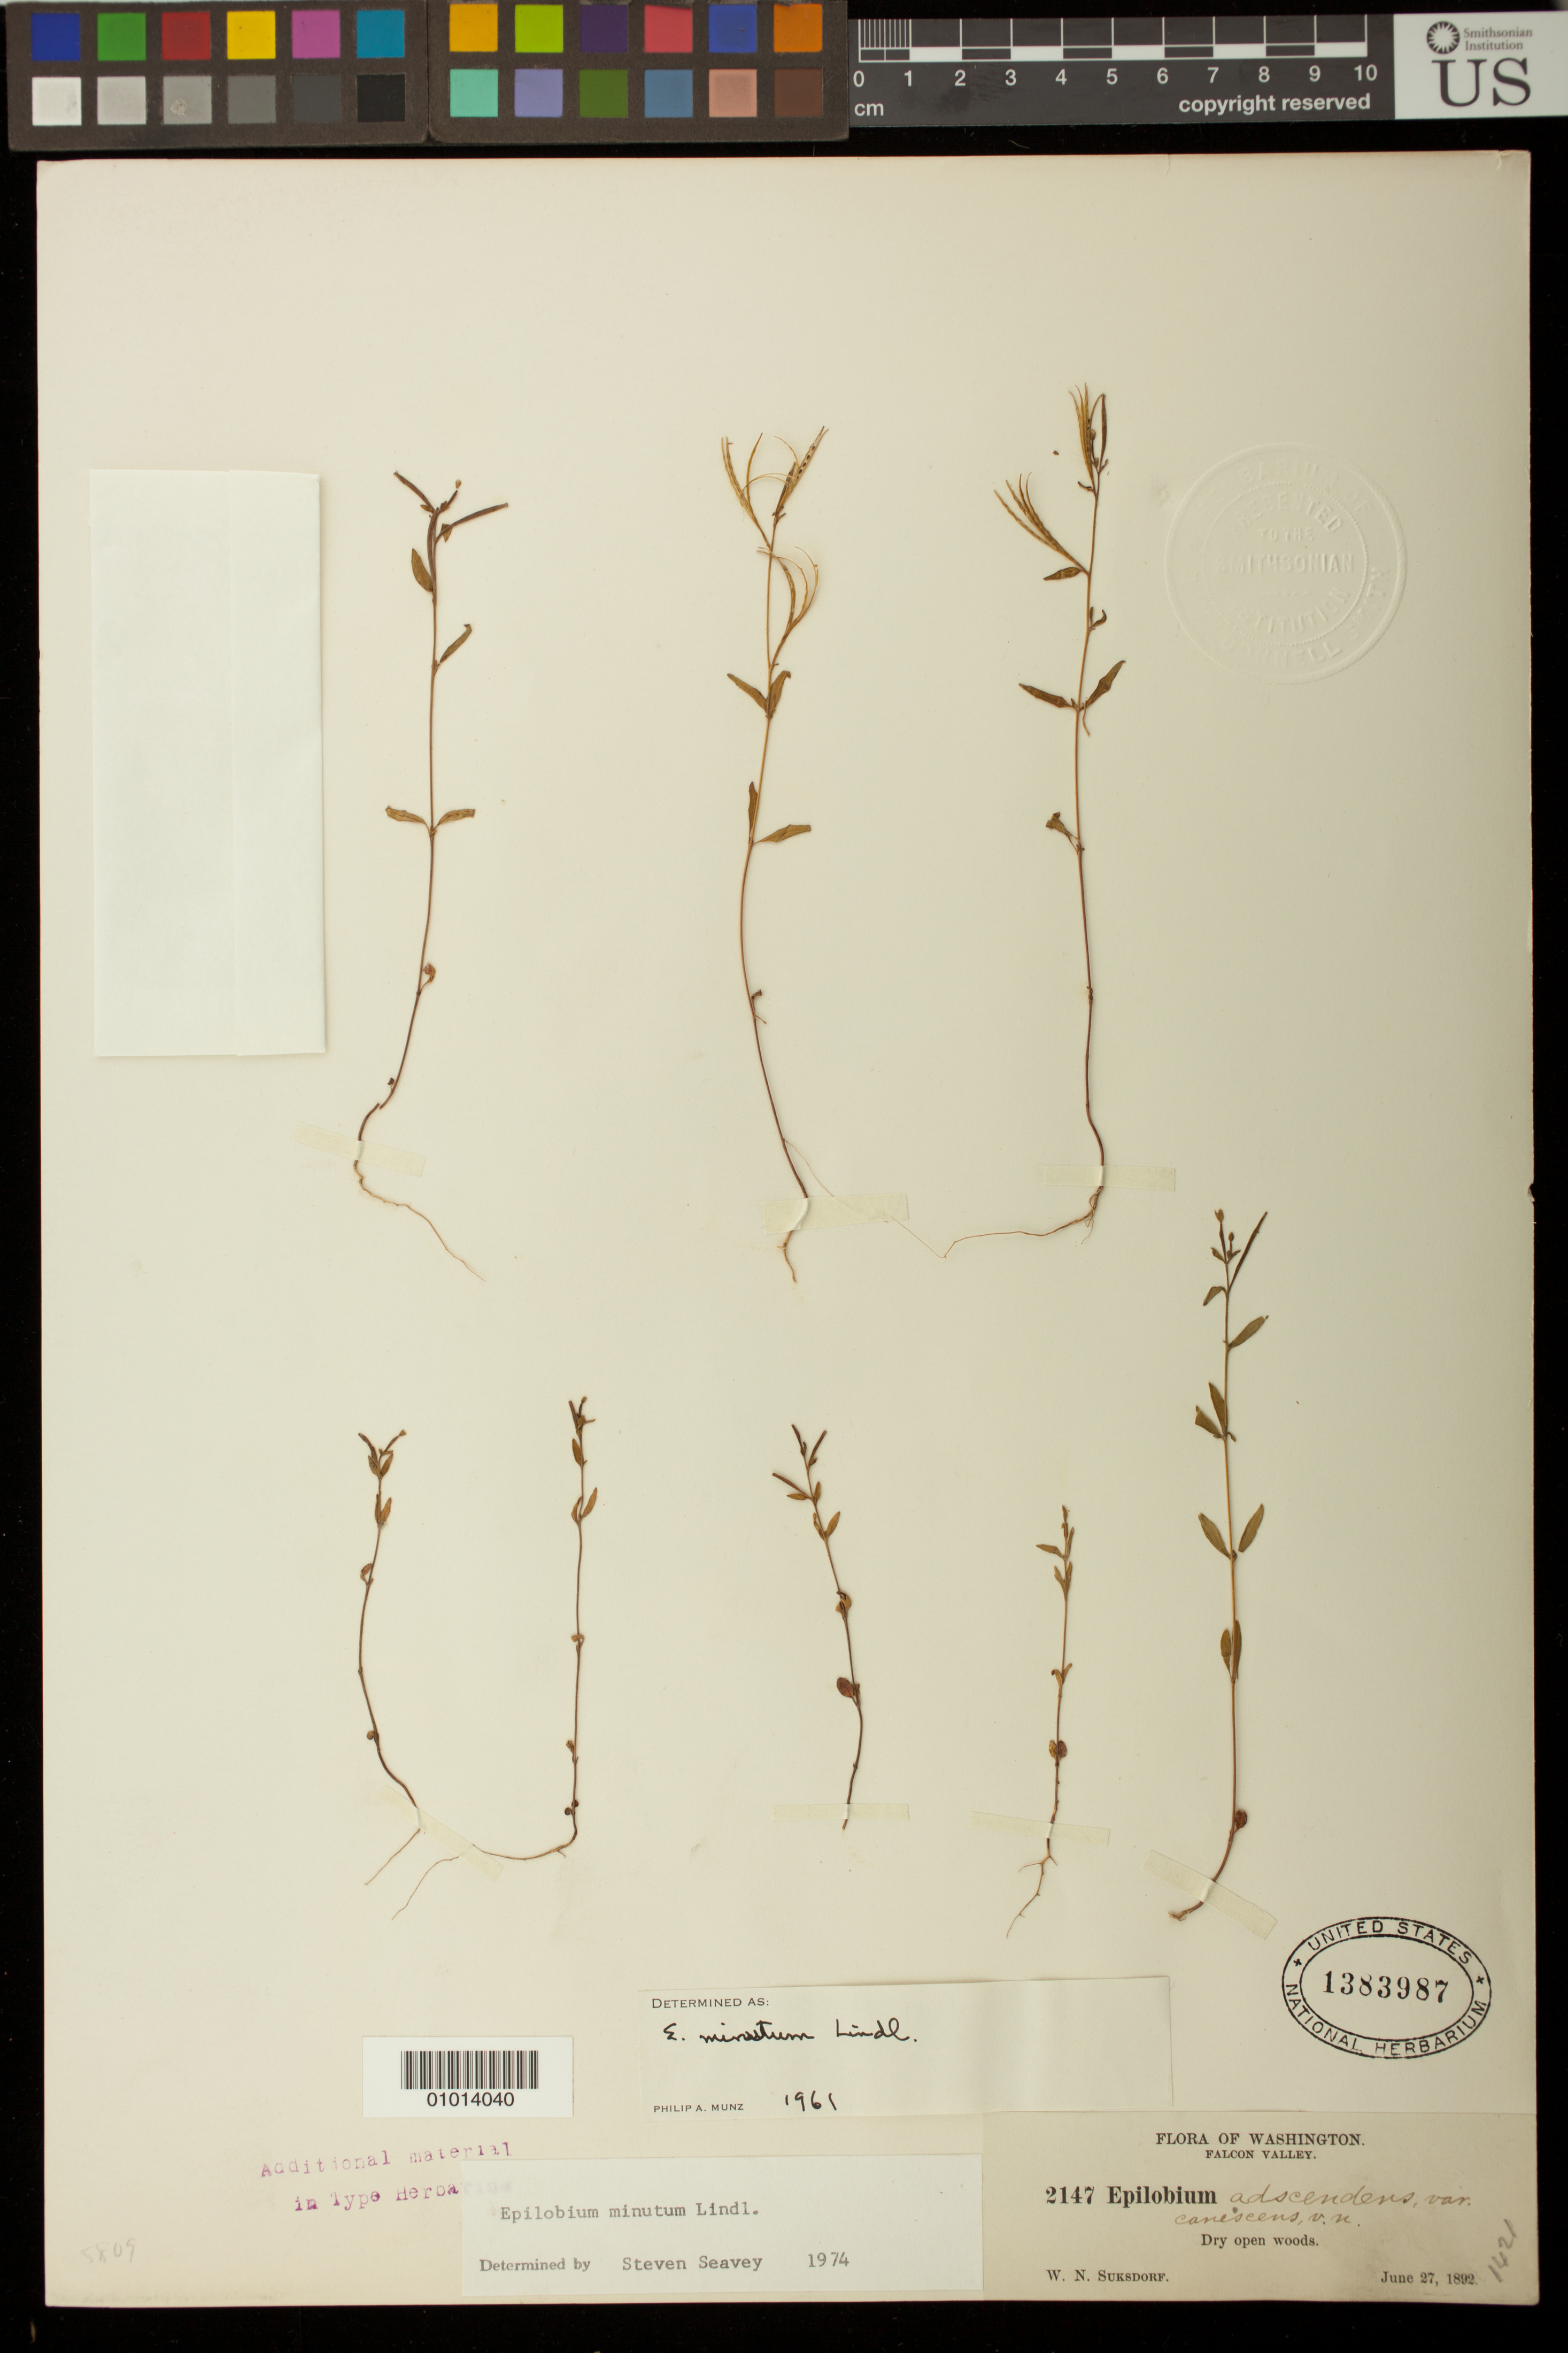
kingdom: Plantae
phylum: Tracheophyta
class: Magnoliopsida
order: Myrtales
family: Onagraceae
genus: Epilobium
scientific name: Epilobium minutum var. canescens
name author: Suksd.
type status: Isotype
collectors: W. N. Suksdorf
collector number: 2147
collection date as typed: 27 Jun 1892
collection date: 1892-06-27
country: United States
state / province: Washington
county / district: Klickitat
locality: Falcon Valley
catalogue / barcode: US 1383987